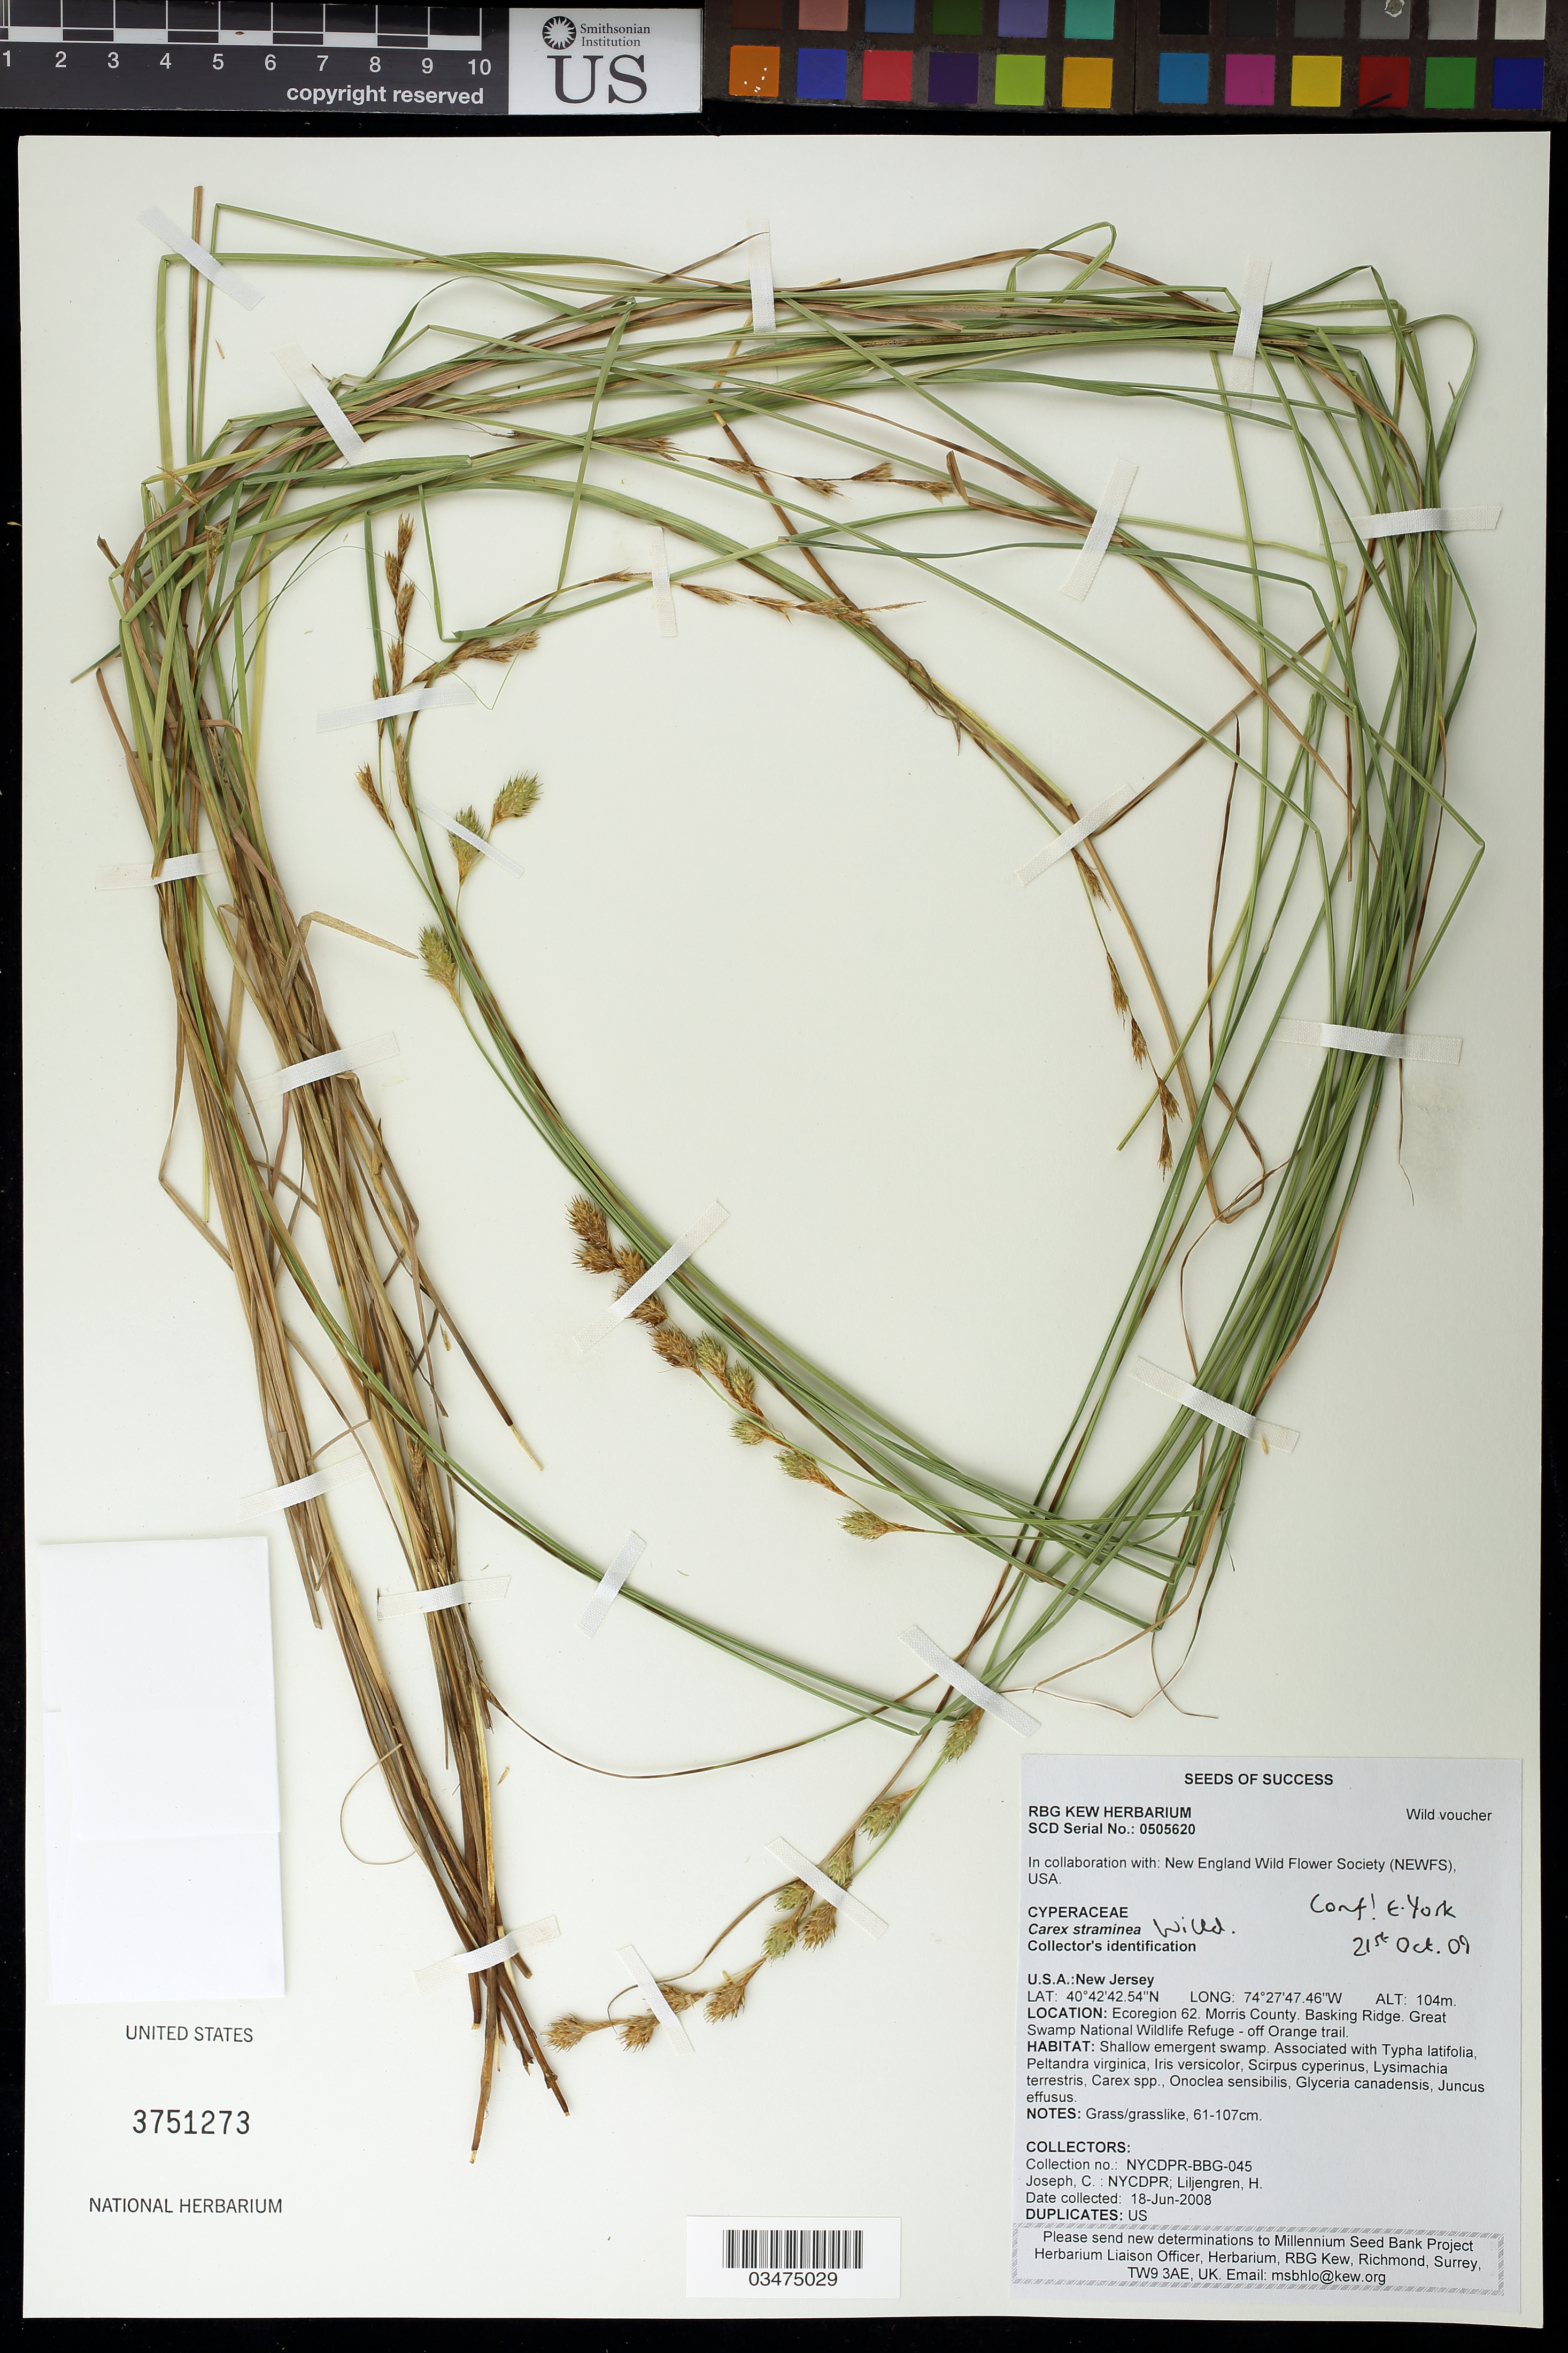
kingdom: Plantae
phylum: Tracheophyta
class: Liliopsida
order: Poales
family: Cyperaceae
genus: Carex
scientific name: Carex straminea Willd ex Schkuhr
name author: Willd. ex Schkuhr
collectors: C. Joseph & H. Liljengren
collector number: NYCDPR-BBG-045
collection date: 2008-06-18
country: United States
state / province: New Jersey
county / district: Morris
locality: Basking Ridge. Great Swamp National Wildlife Refuge, off Orange trail.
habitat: Shallow emergent swamp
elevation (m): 104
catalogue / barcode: US 3751273